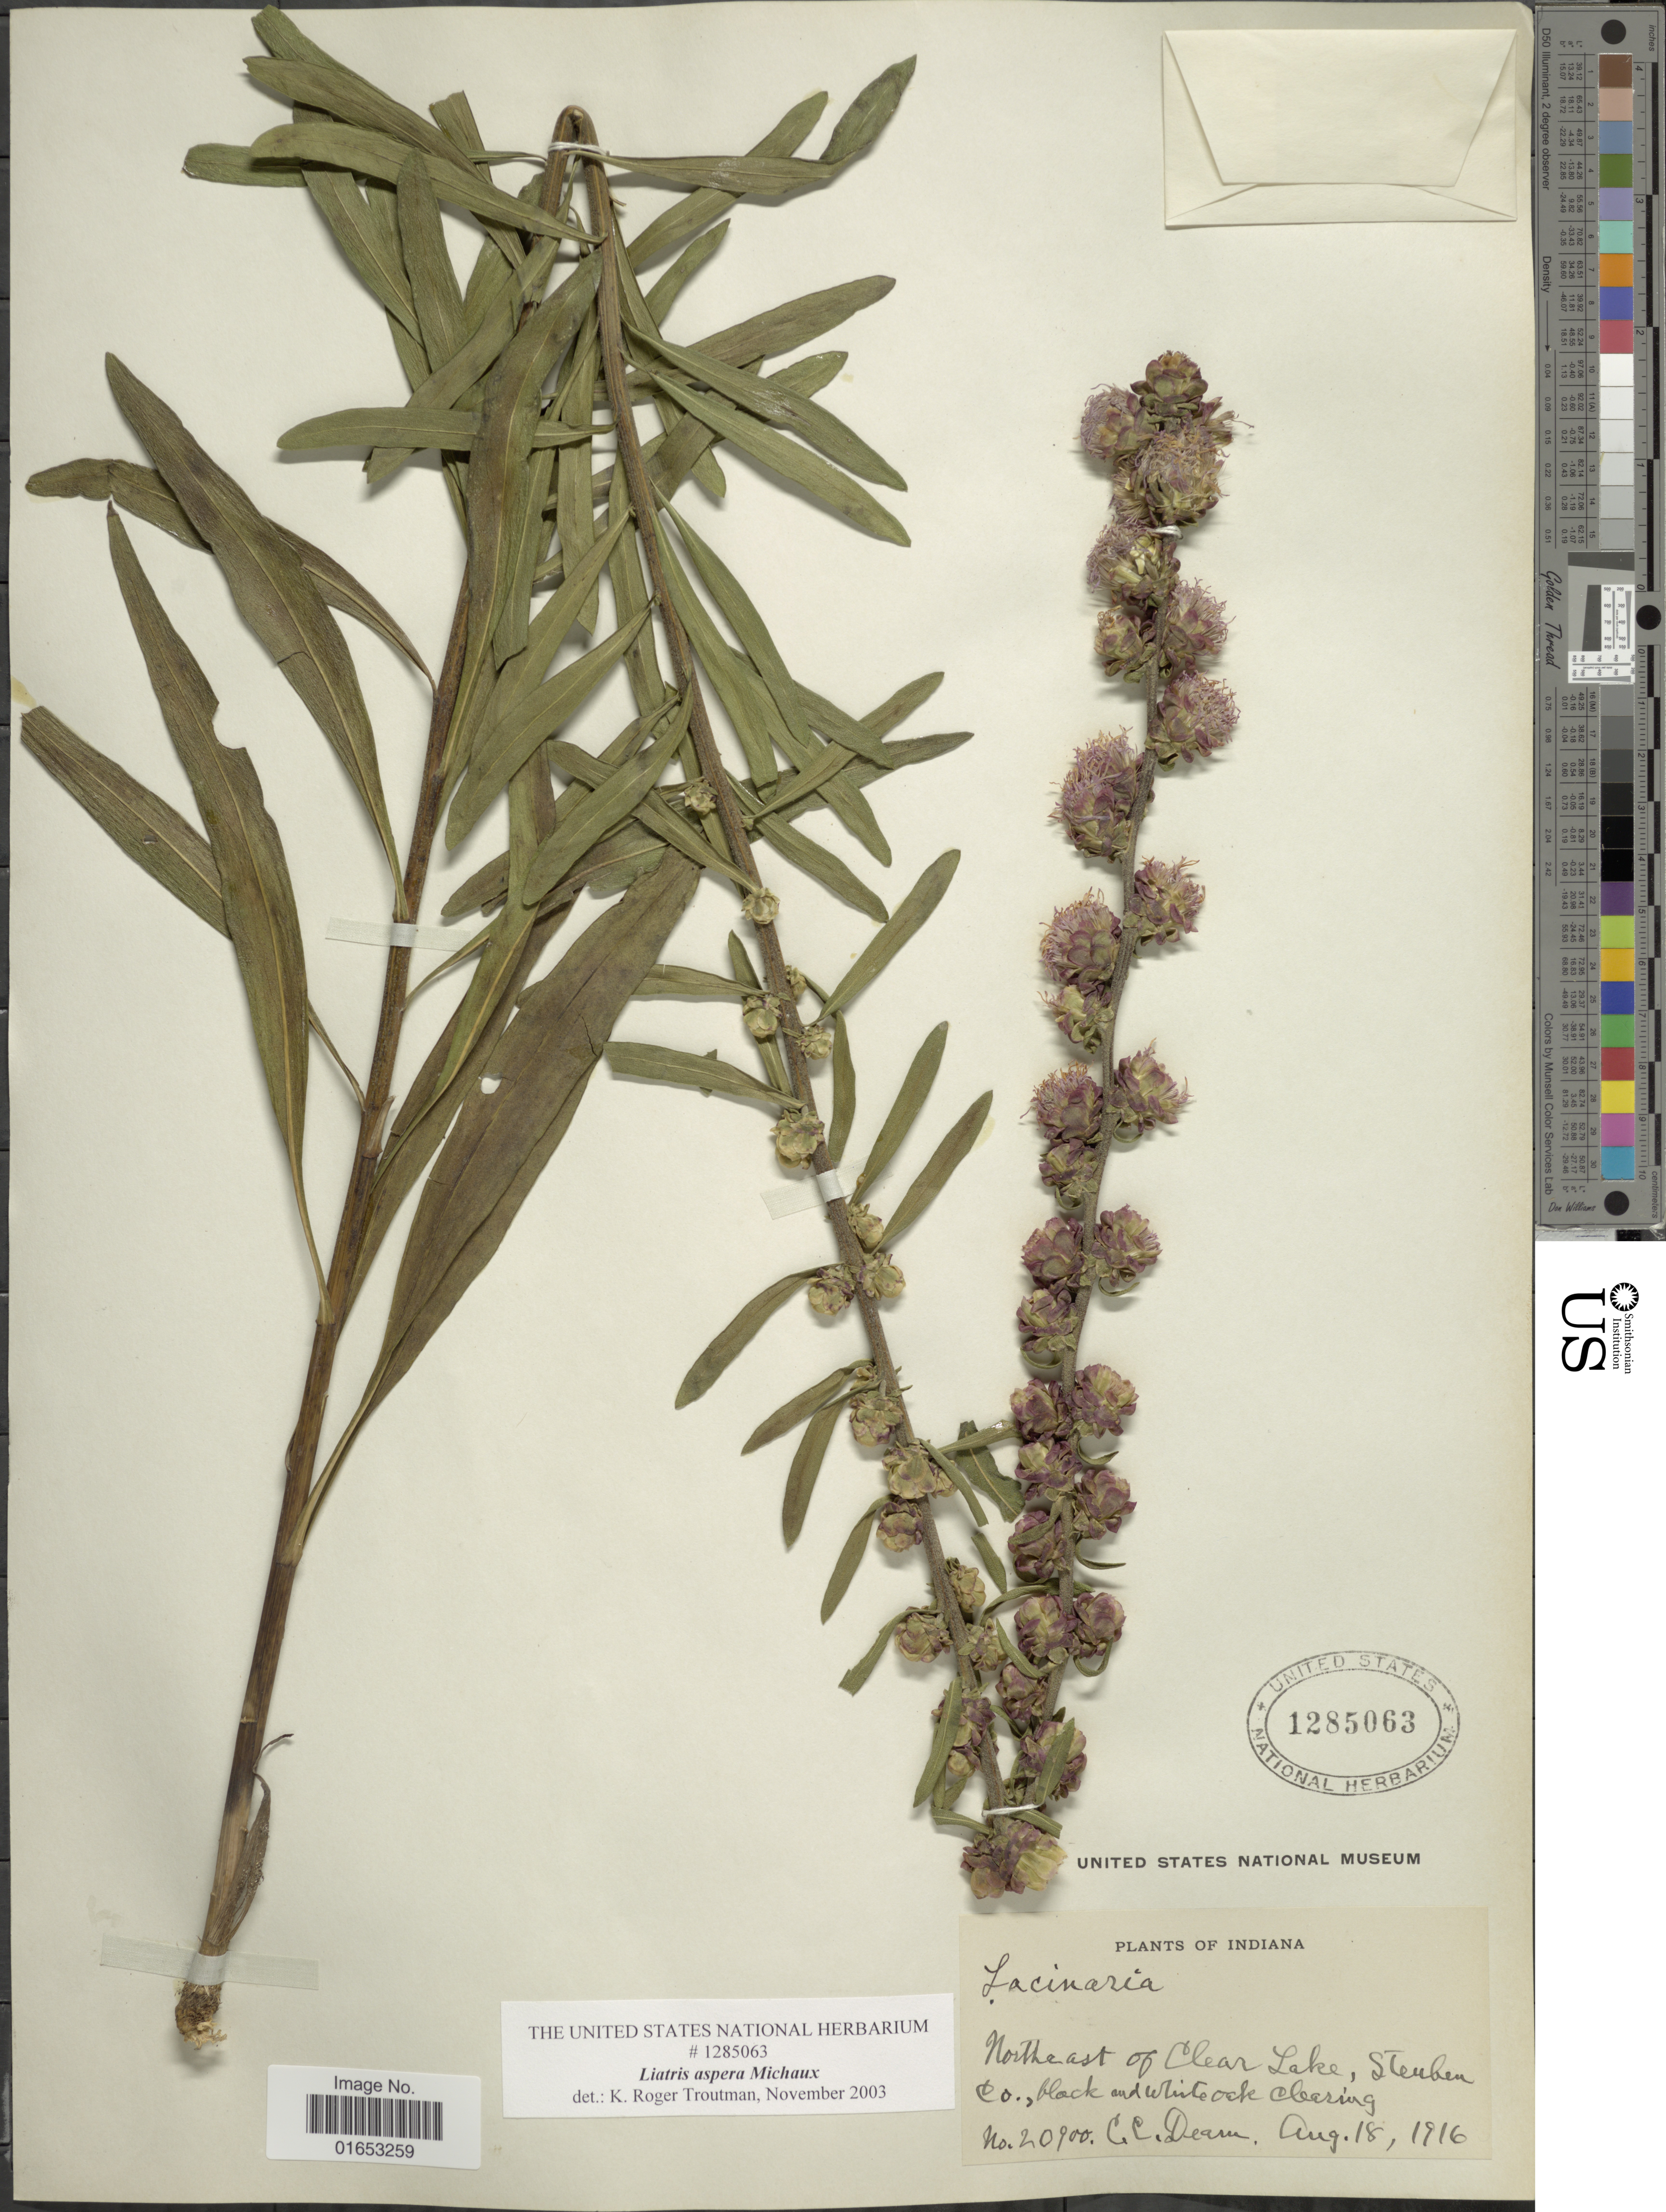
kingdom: Plantae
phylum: Tracheophyta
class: Magnoliopsida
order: Asterales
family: Asteraceae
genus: Liatris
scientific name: Liatris aspera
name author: Michx.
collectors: C. C. Deam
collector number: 20900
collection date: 1916-08-18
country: United States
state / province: Indiana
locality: Northeast of Clear Lake, Steuben Co.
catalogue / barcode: US 1285063